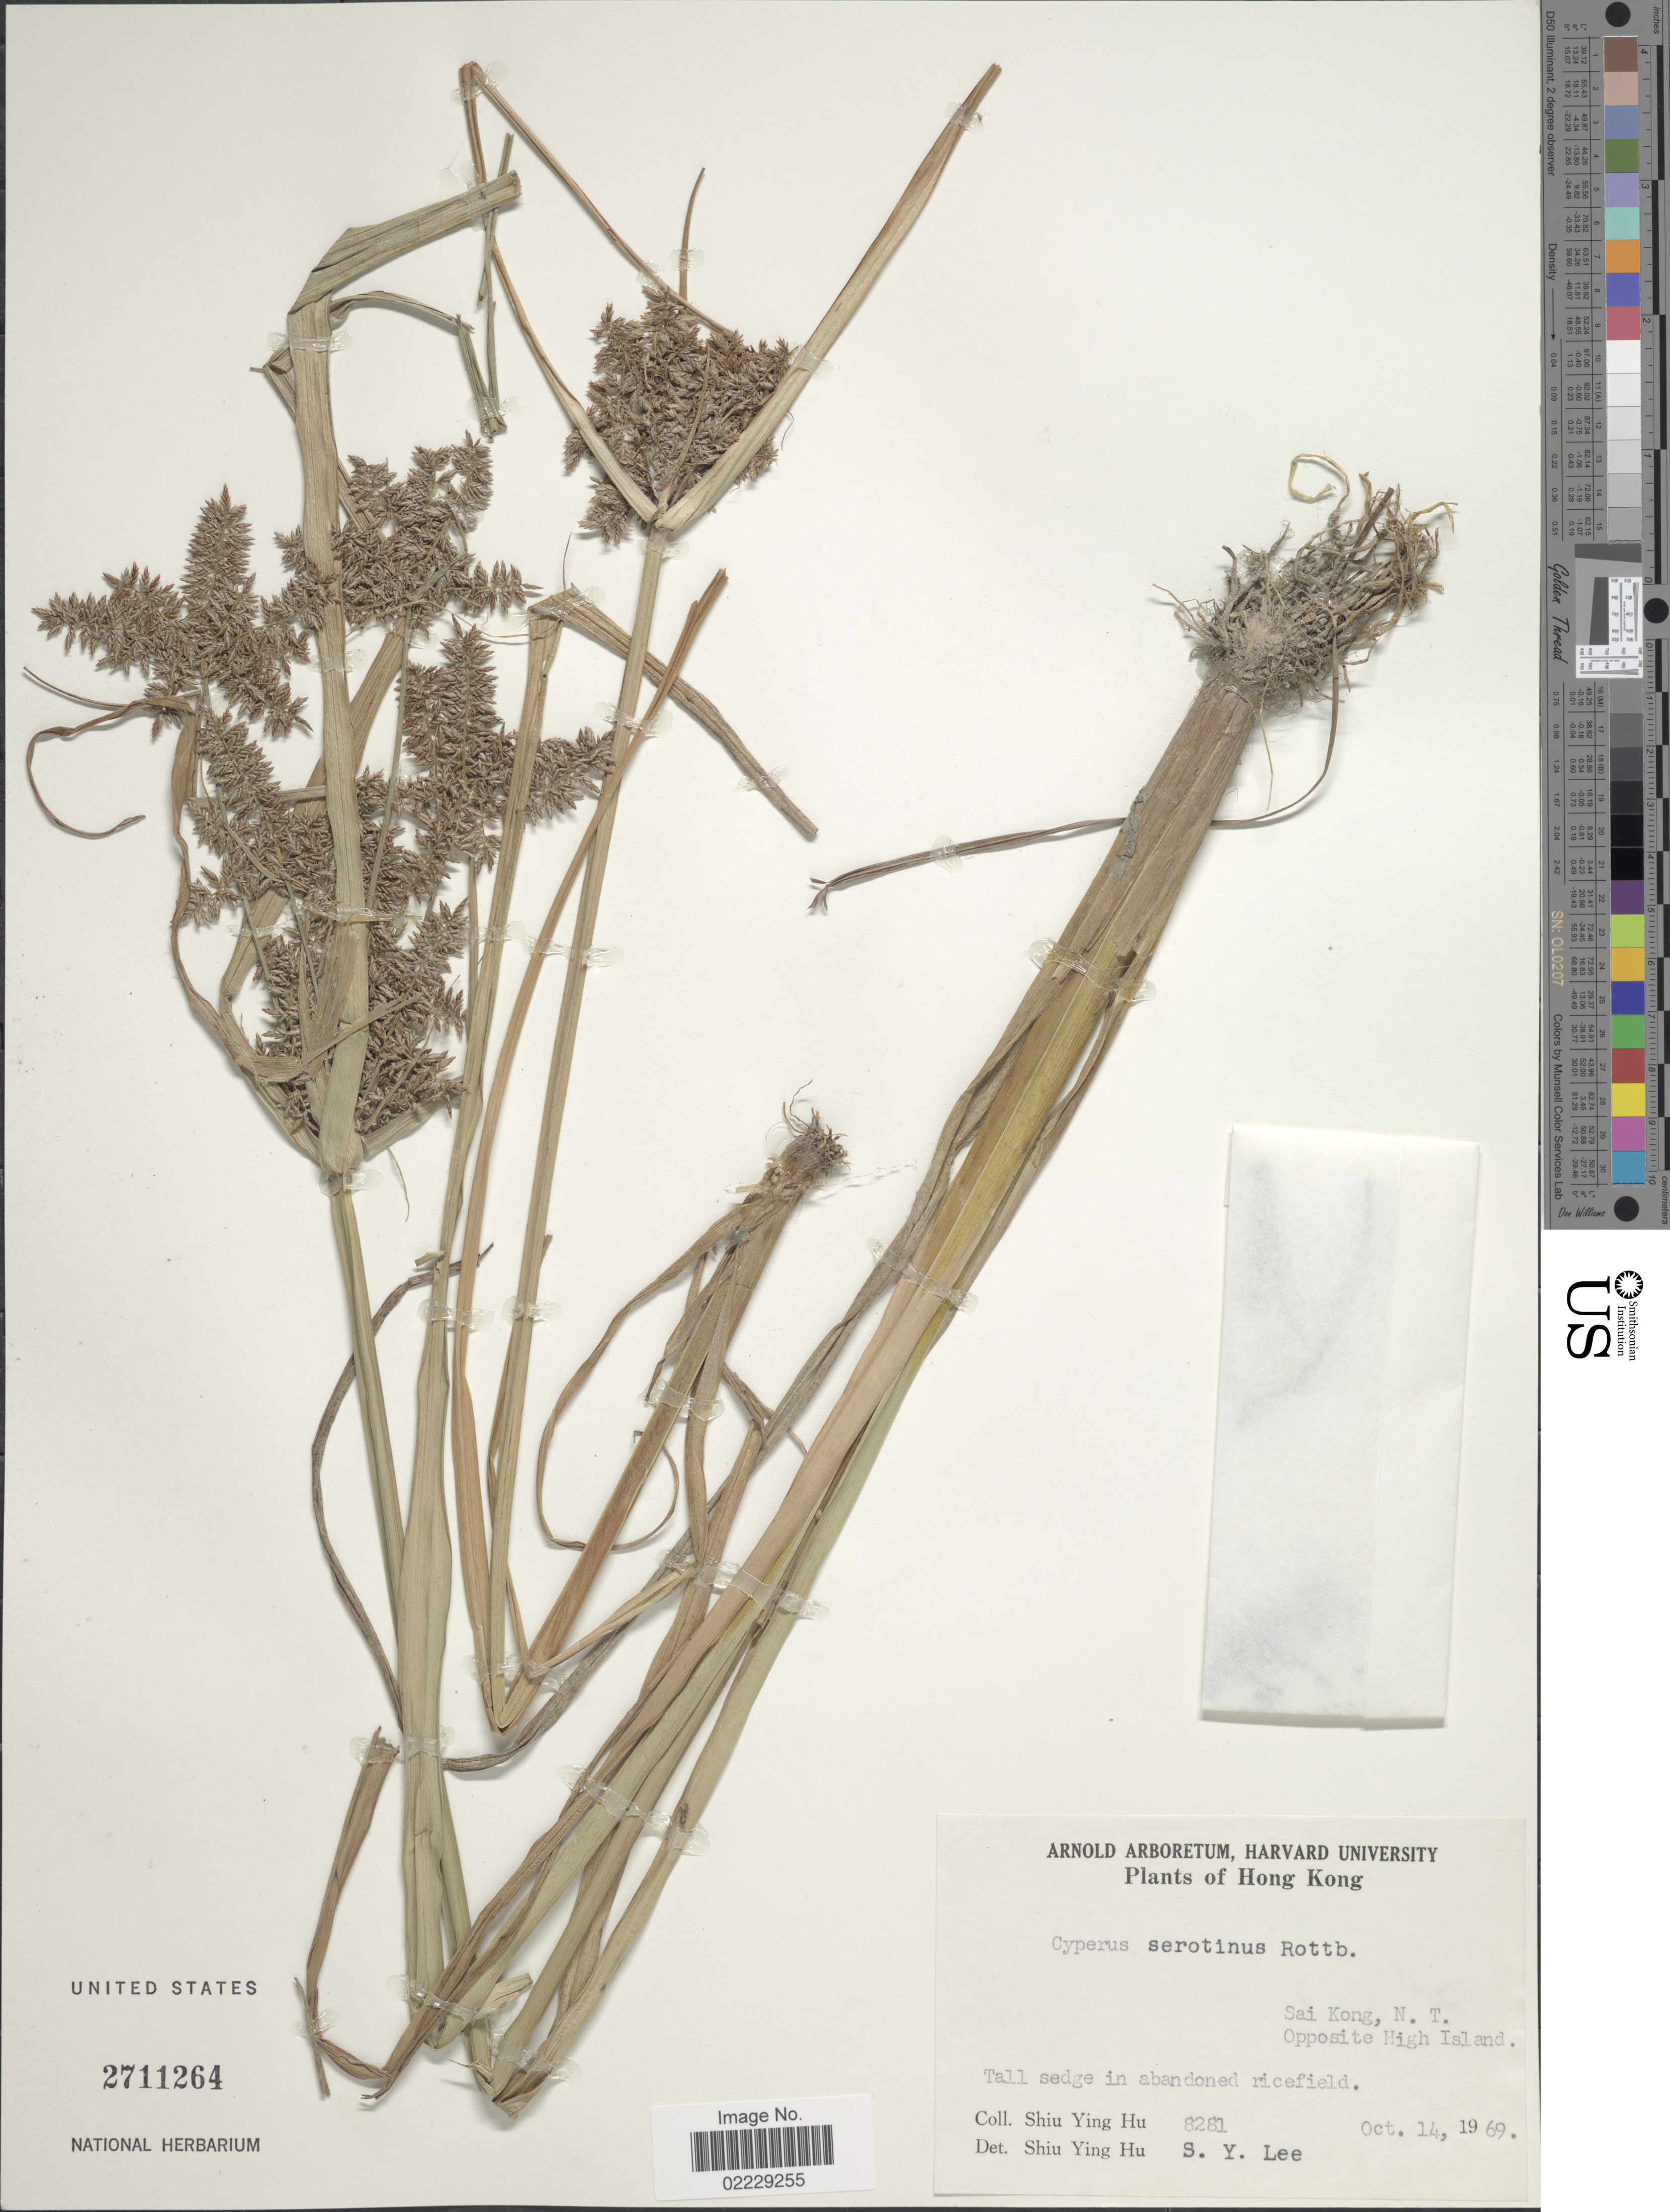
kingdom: Plantae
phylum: Tracheophyta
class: Liliopsida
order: Poales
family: Cyperaceae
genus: Cyperus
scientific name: Cyperus serotinus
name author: Rottb.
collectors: S. Y. Hu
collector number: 8281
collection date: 1969-10-14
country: China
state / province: Hong Kong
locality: Tall sedge in abandoned ricefield, Sai Kong, N.T., Opposite High Island.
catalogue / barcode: US 2711264